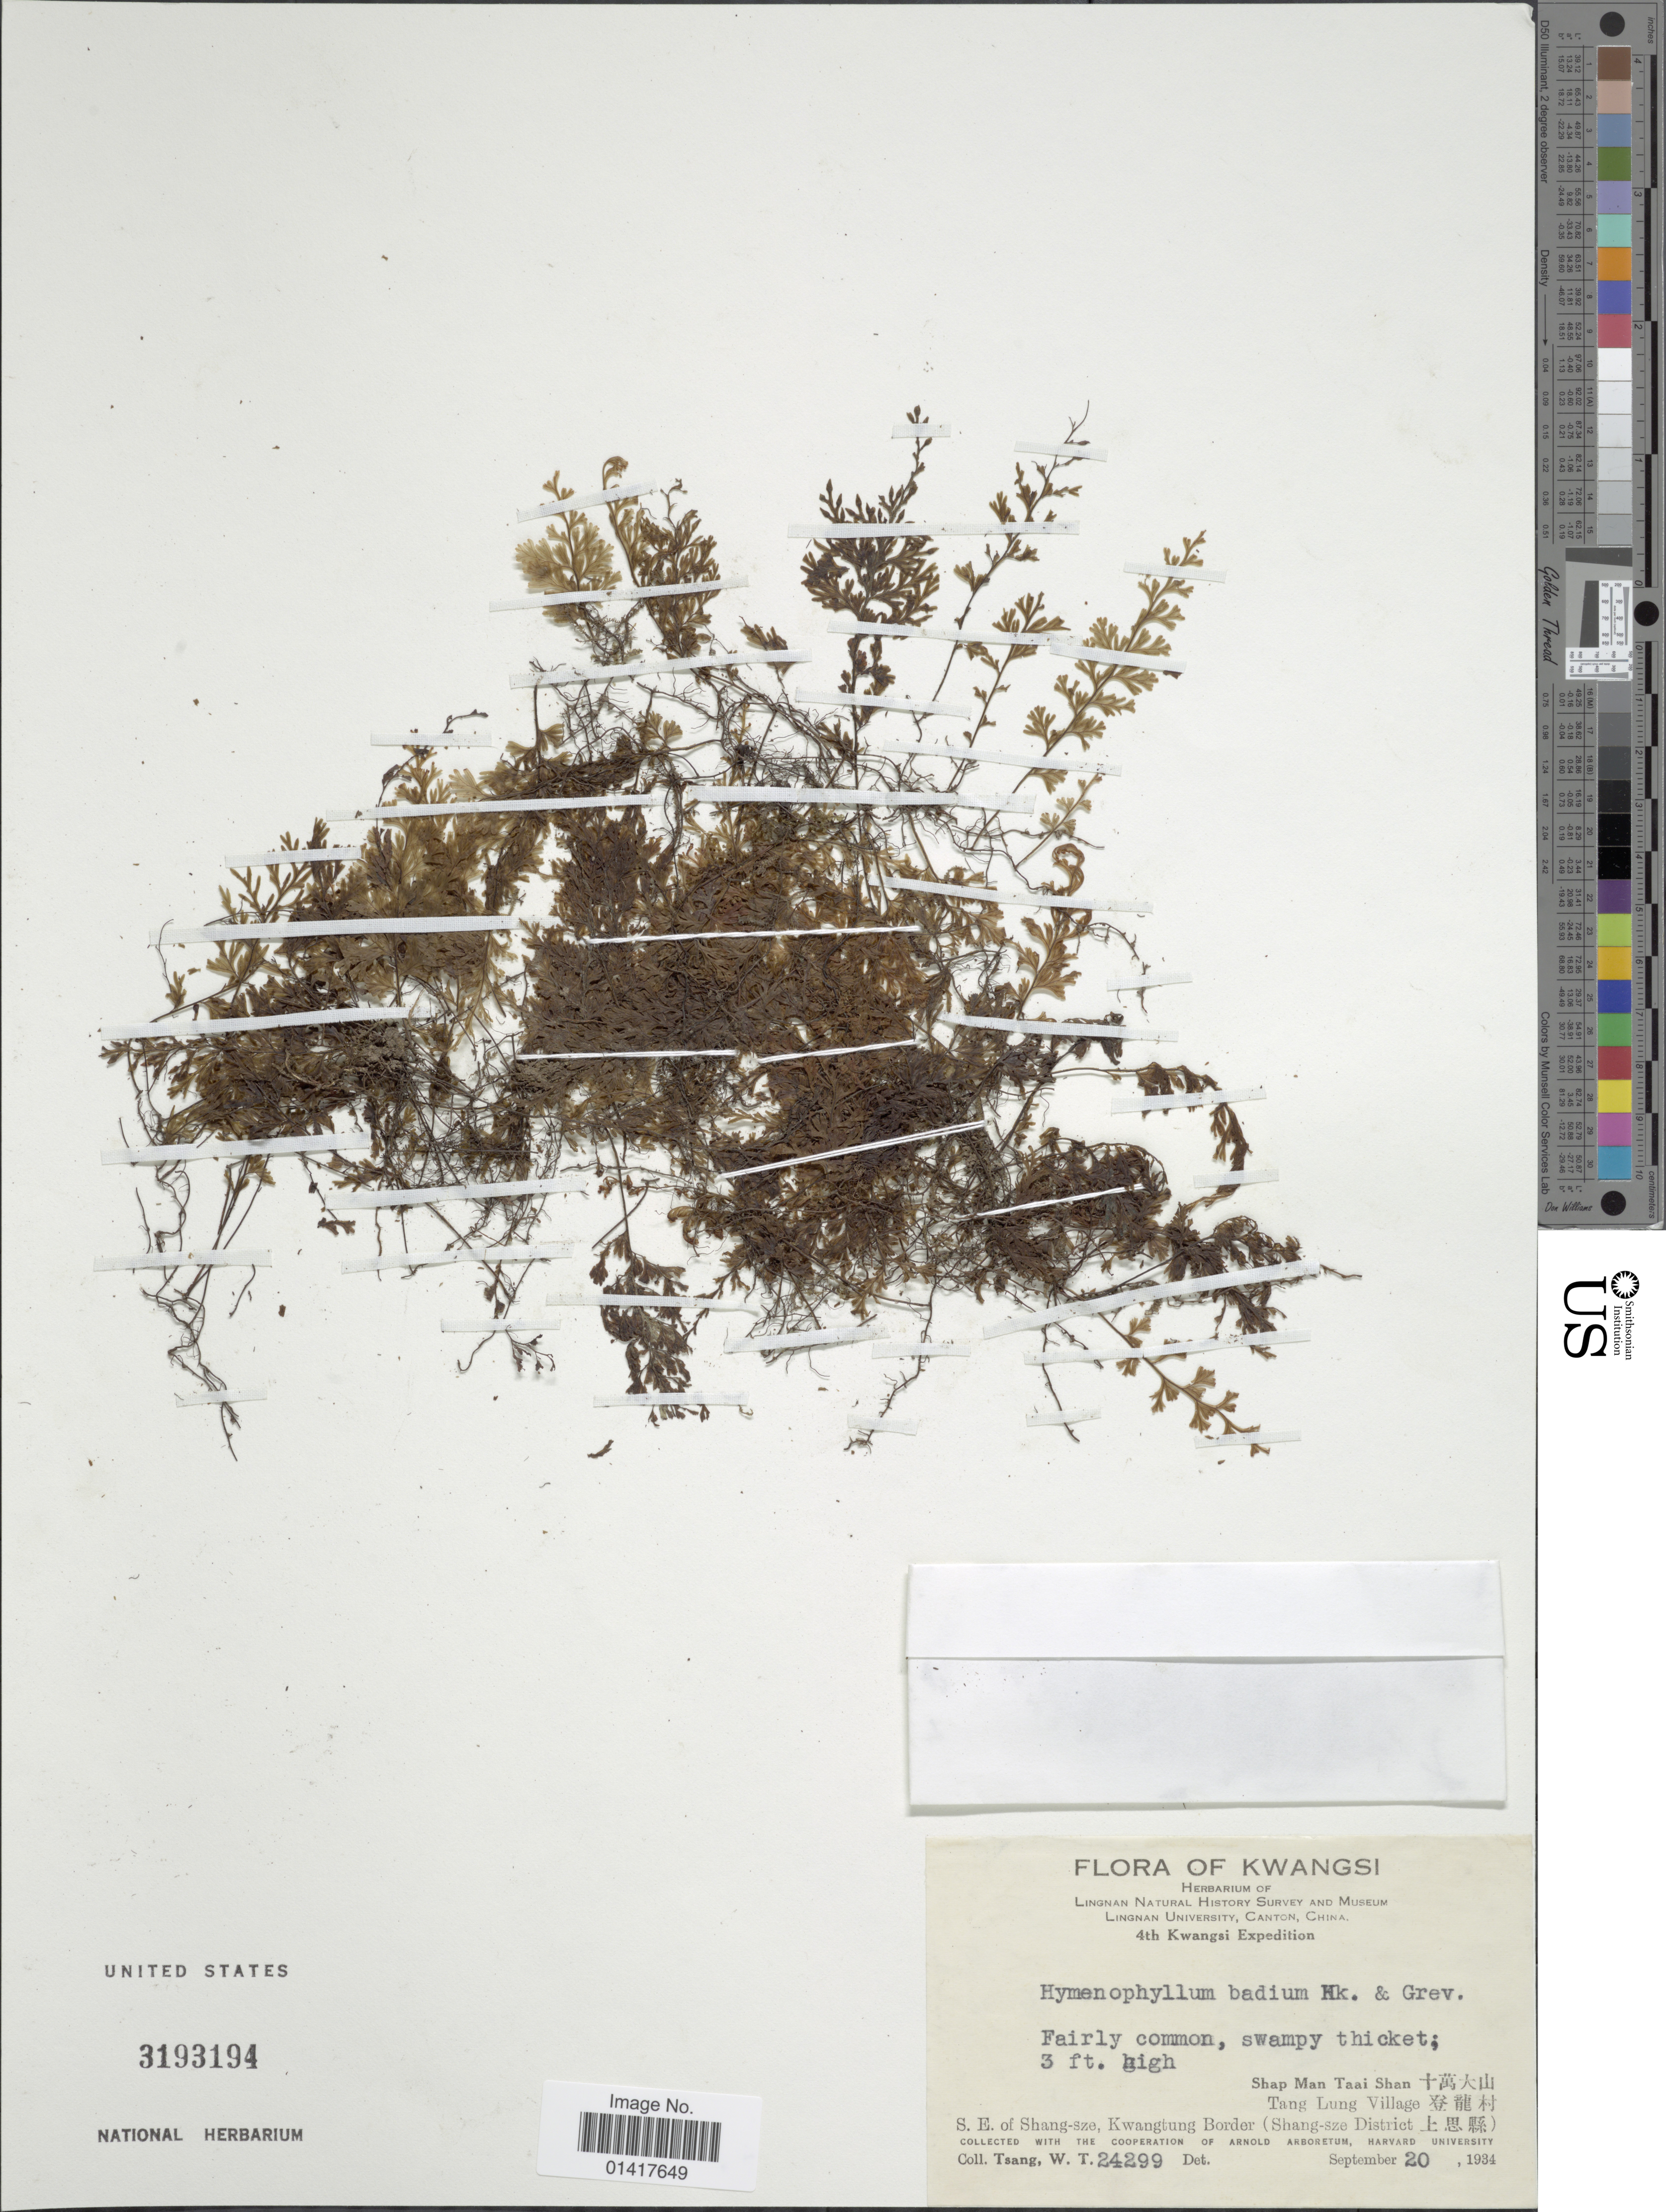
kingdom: Plantae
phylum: Tracheophyta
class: Polypodiopsida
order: Hymenophyllales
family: Hymenophyllaceae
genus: Hymenophyllum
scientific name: Hymenophyllum badium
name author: Hook. & Grev.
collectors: W. T. Tsang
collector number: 24299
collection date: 1934-09-20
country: China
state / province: Guangxi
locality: Kwangsi. 4th Kwangsi Expedition. Shap Man Taai Shan. Tamg Lung Village. S. E. of Shang-sze, Kwangtung Border ( Shang-sze District)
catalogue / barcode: US 3193194